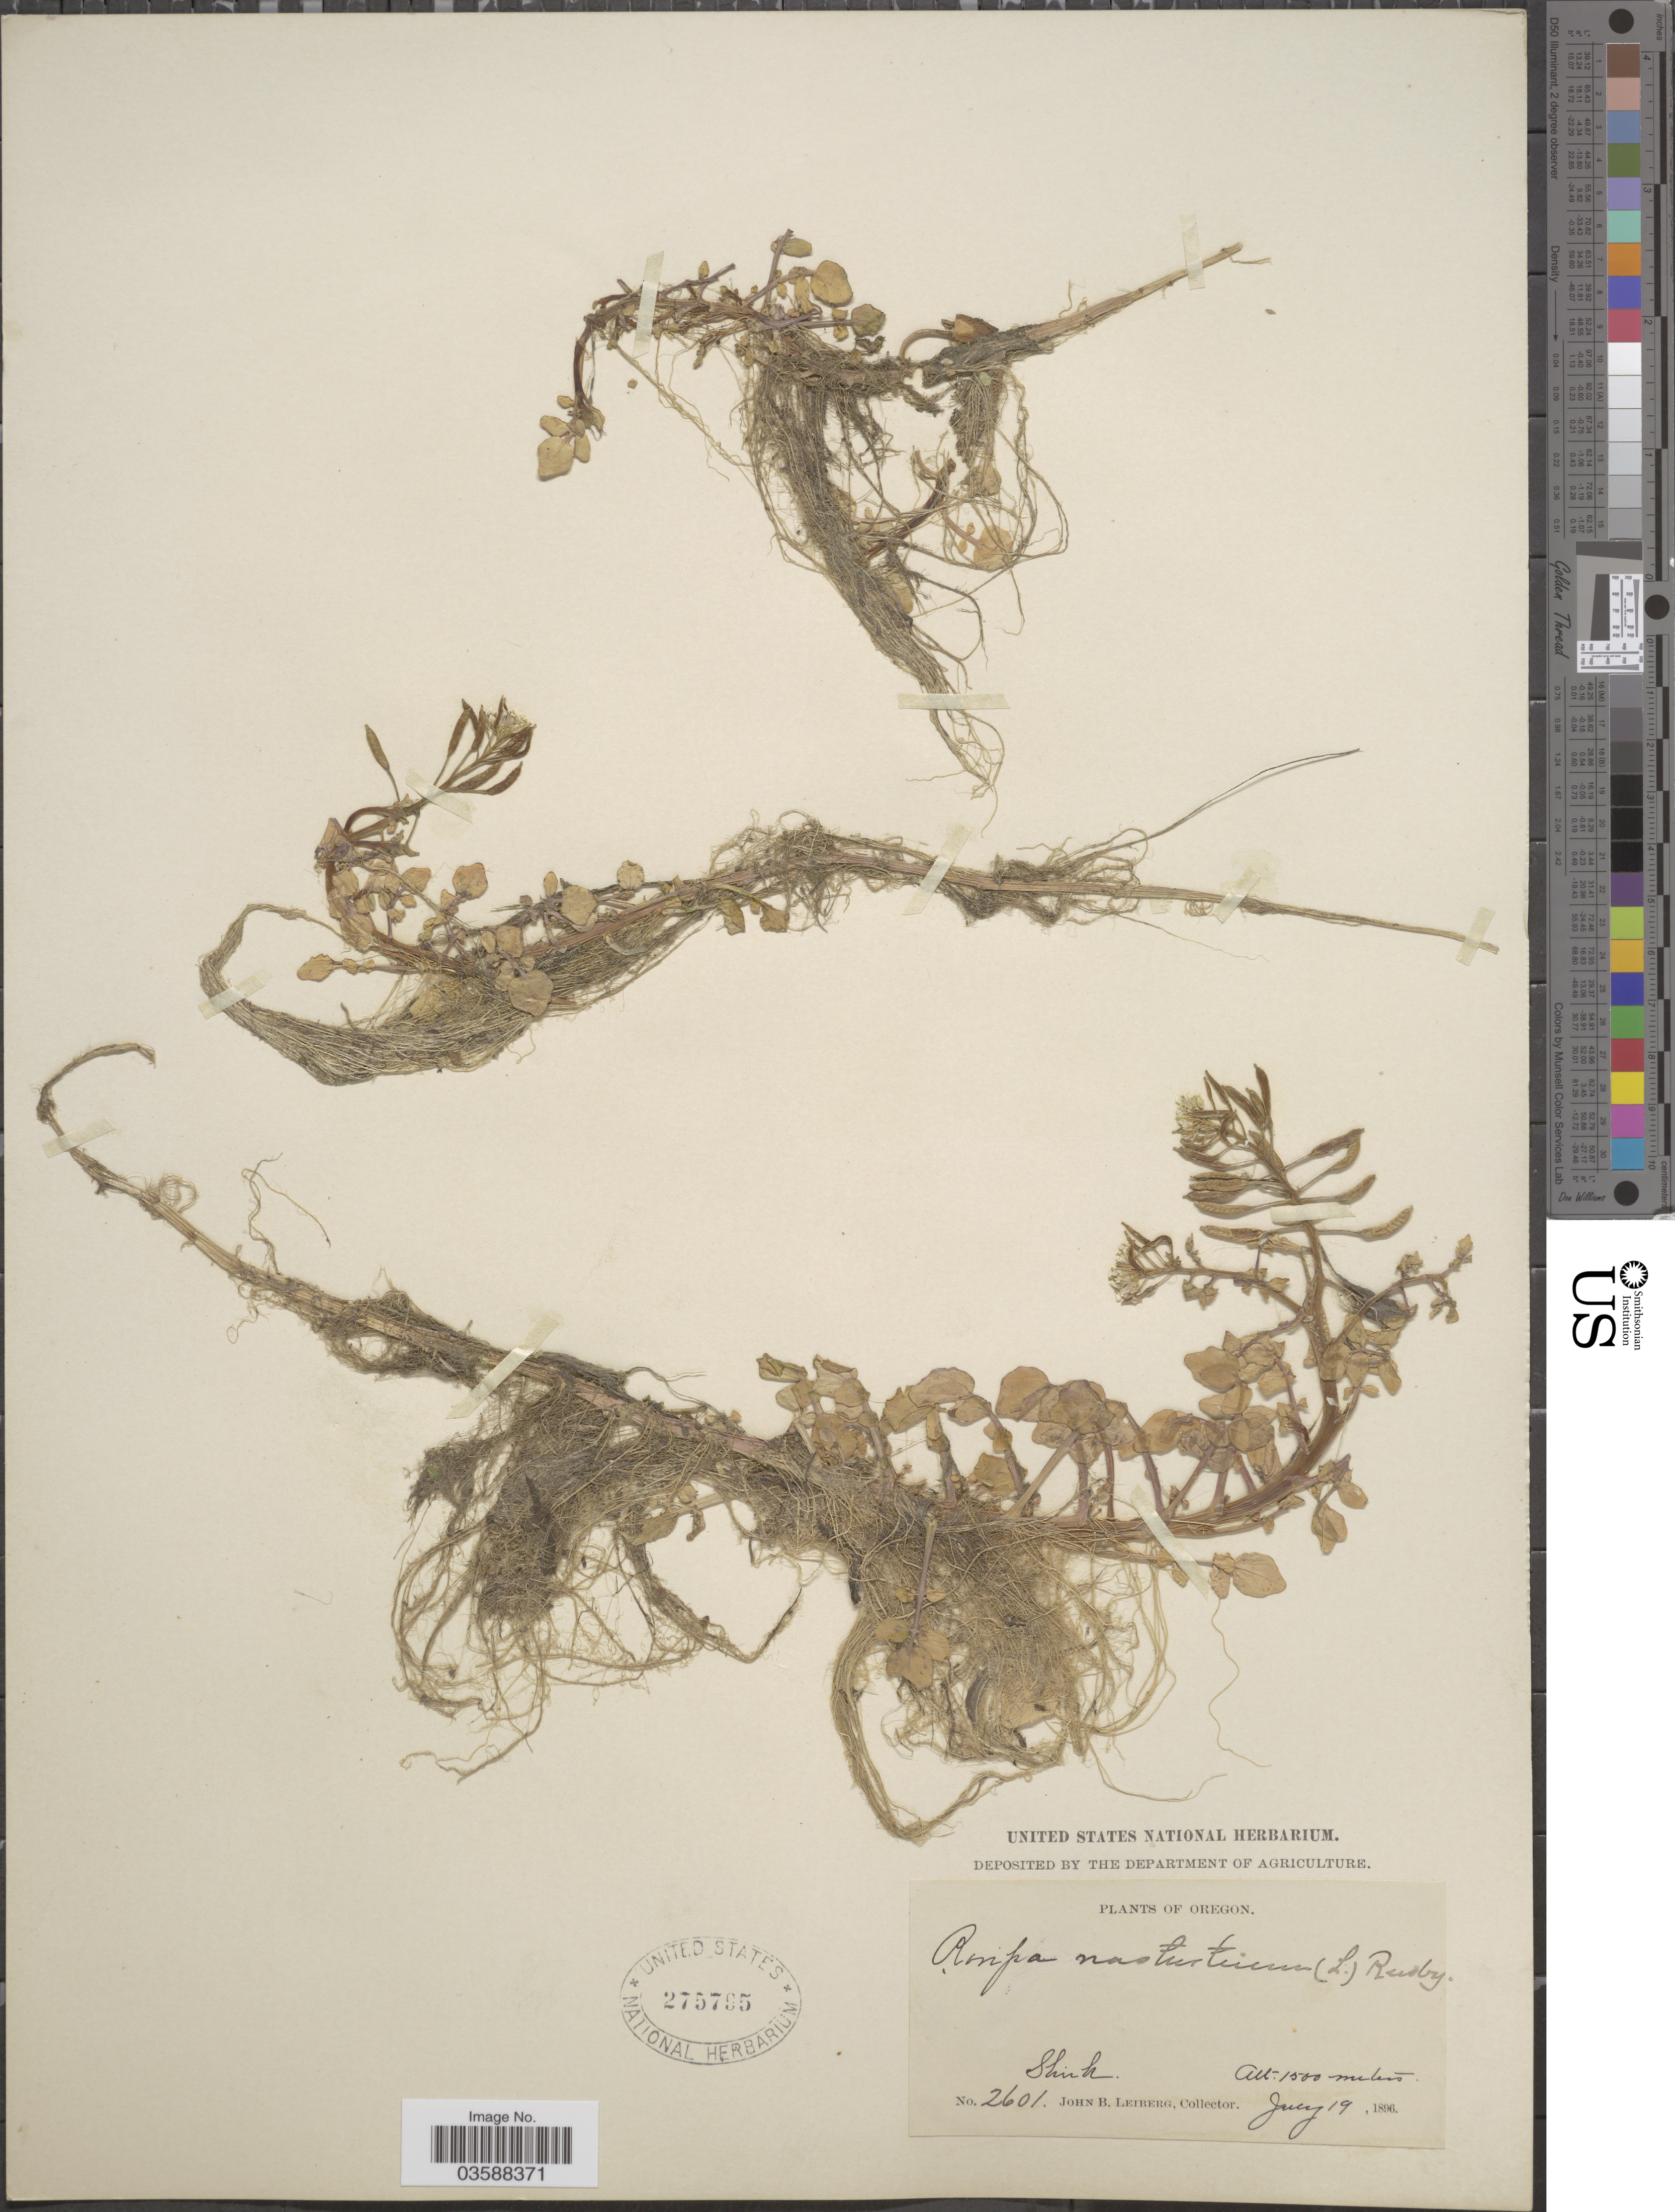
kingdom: Plantae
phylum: Tracheophyta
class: Magnoliopsida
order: Brassicales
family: Brassicaceae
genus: Nasturtium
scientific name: Nasturtium officinale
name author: R. Br.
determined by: Strong, M. T., (US), Smithsonian Institution - National Museum of Natural History (UNITED STATES)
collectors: J. B. Leiberg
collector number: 2601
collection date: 1896-06-19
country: United States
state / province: Oregon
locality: Shirk.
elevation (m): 1500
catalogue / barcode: US 275795